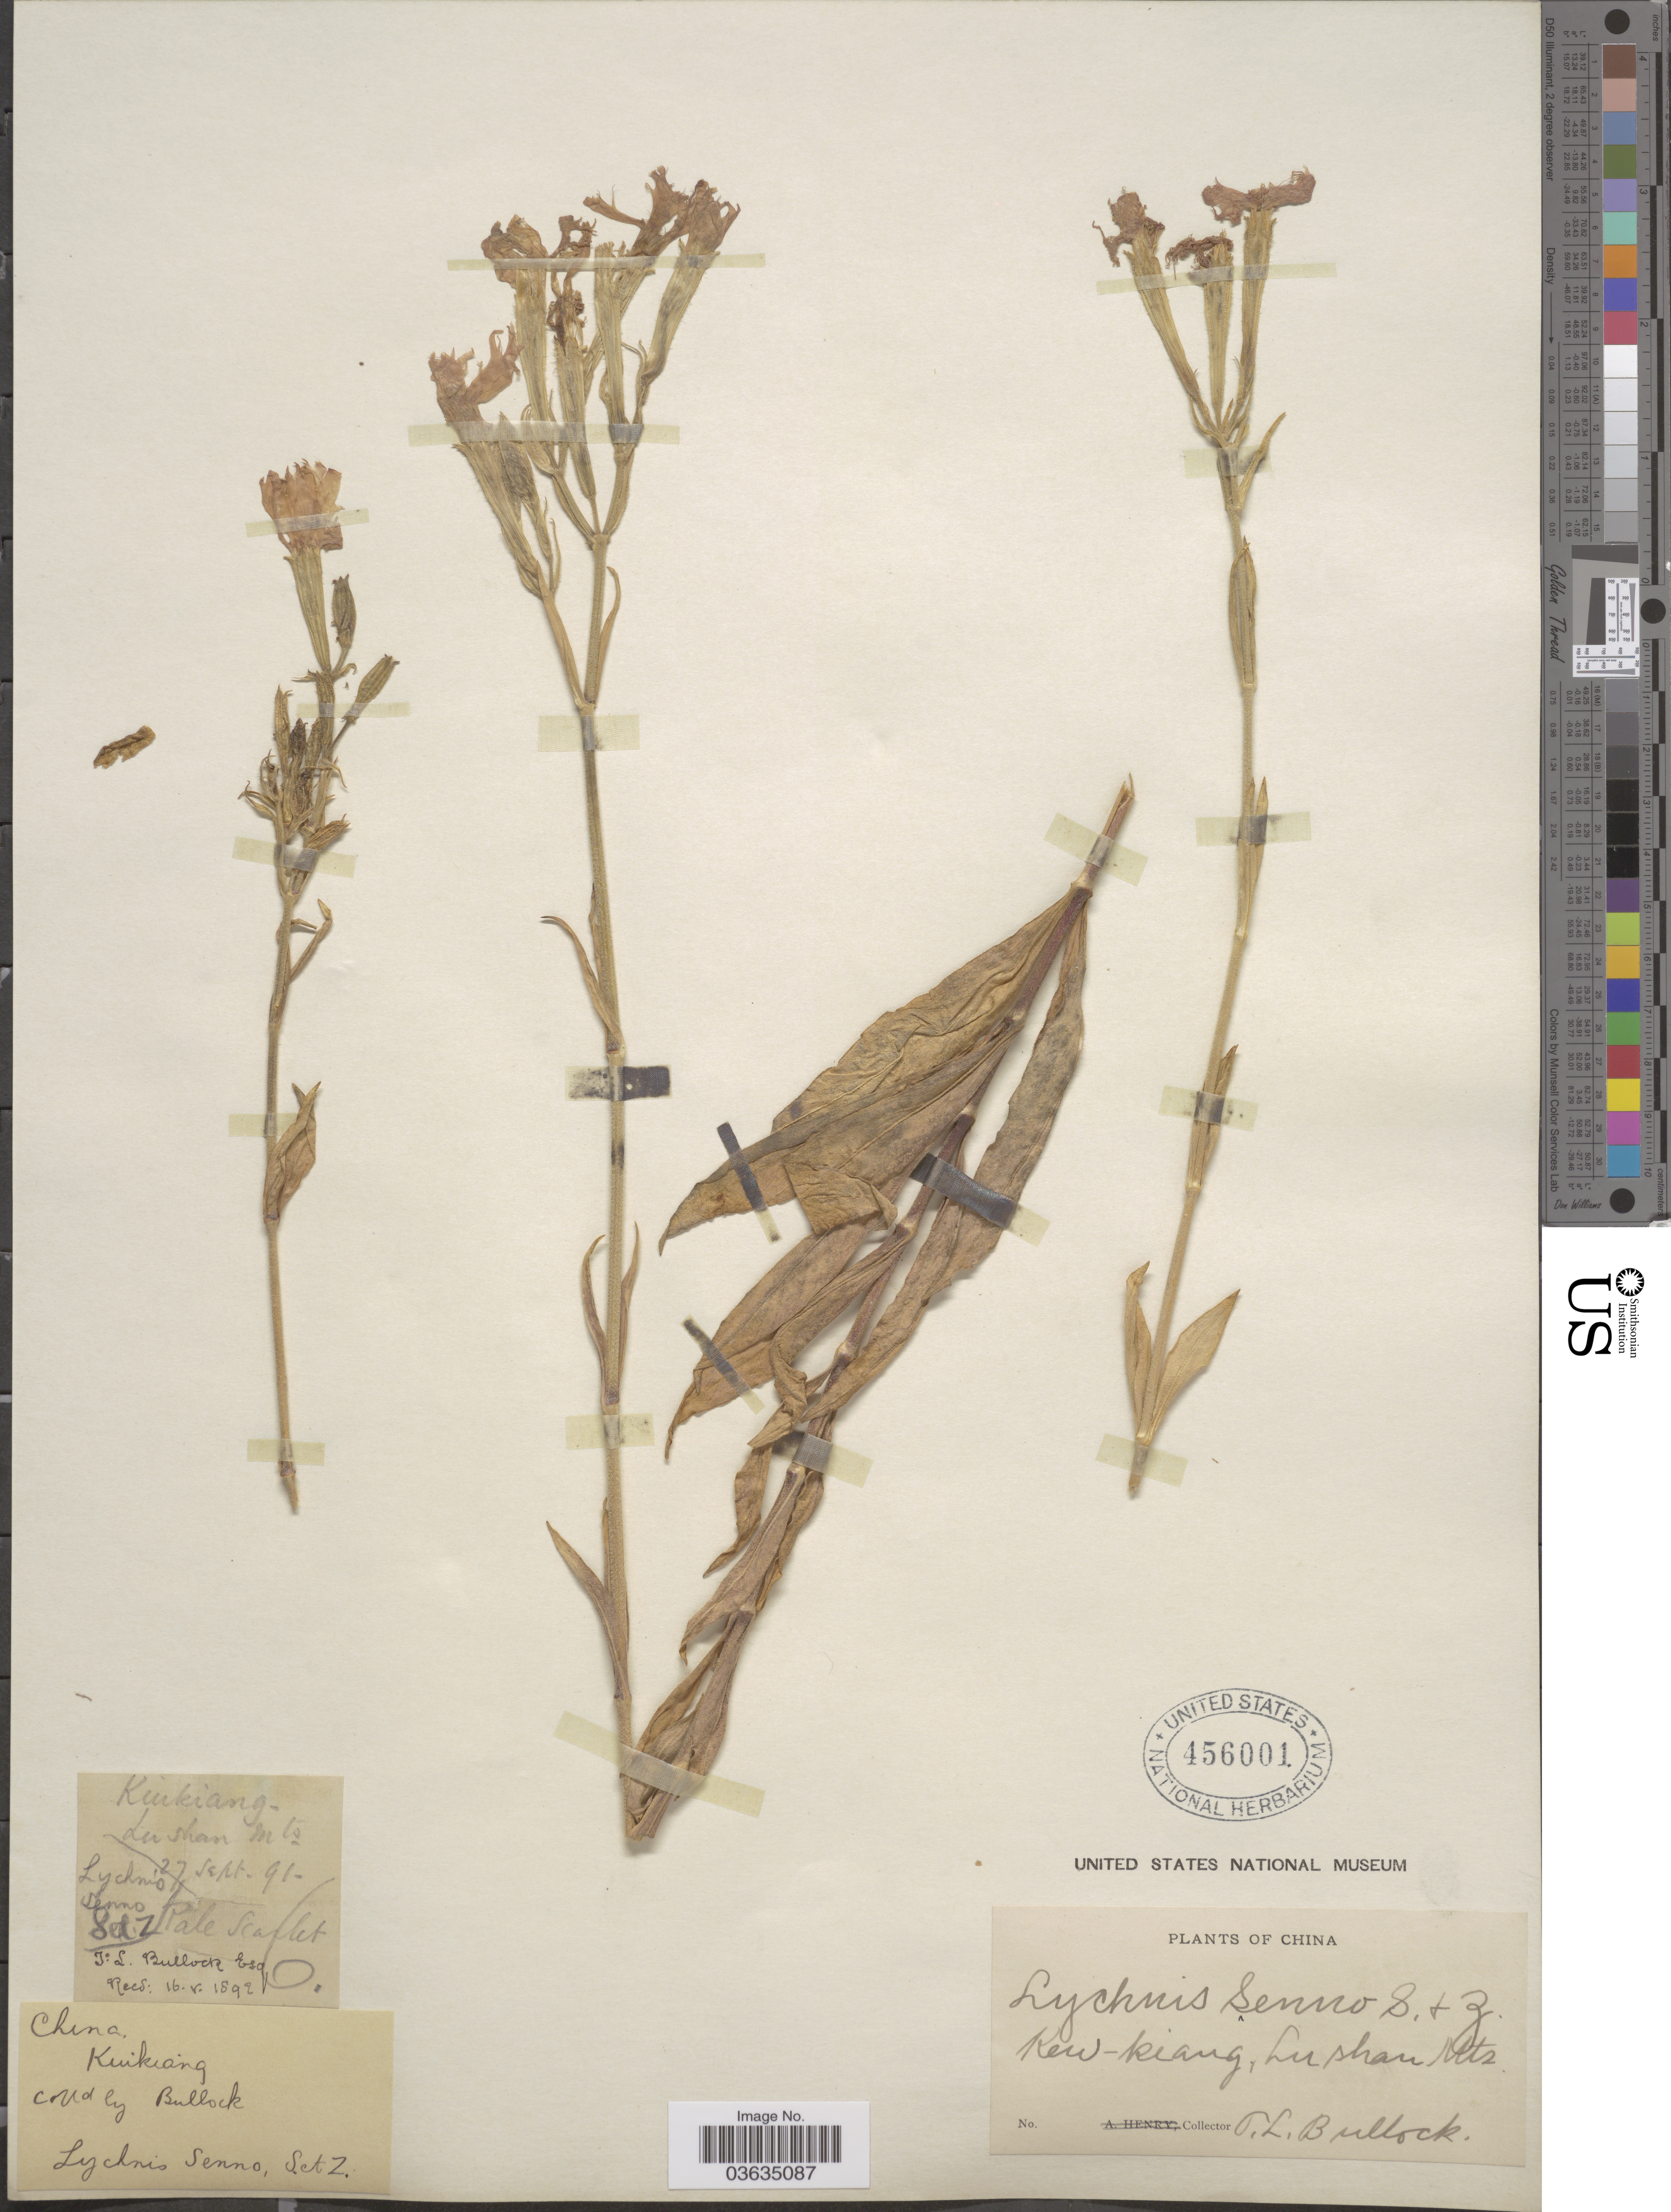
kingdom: Plantae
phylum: Tracheophyta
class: Magnoliopsida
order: Caryophyllales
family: Caryophyllaceae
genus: Silene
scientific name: Silene banksia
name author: (Meerb.) Mabb.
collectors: T. L. Bullock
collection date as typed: Transcribed d/m/y: 27/9/91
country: China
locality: Kew-kiang, Lu Shan Mts.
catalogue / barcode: US 456001